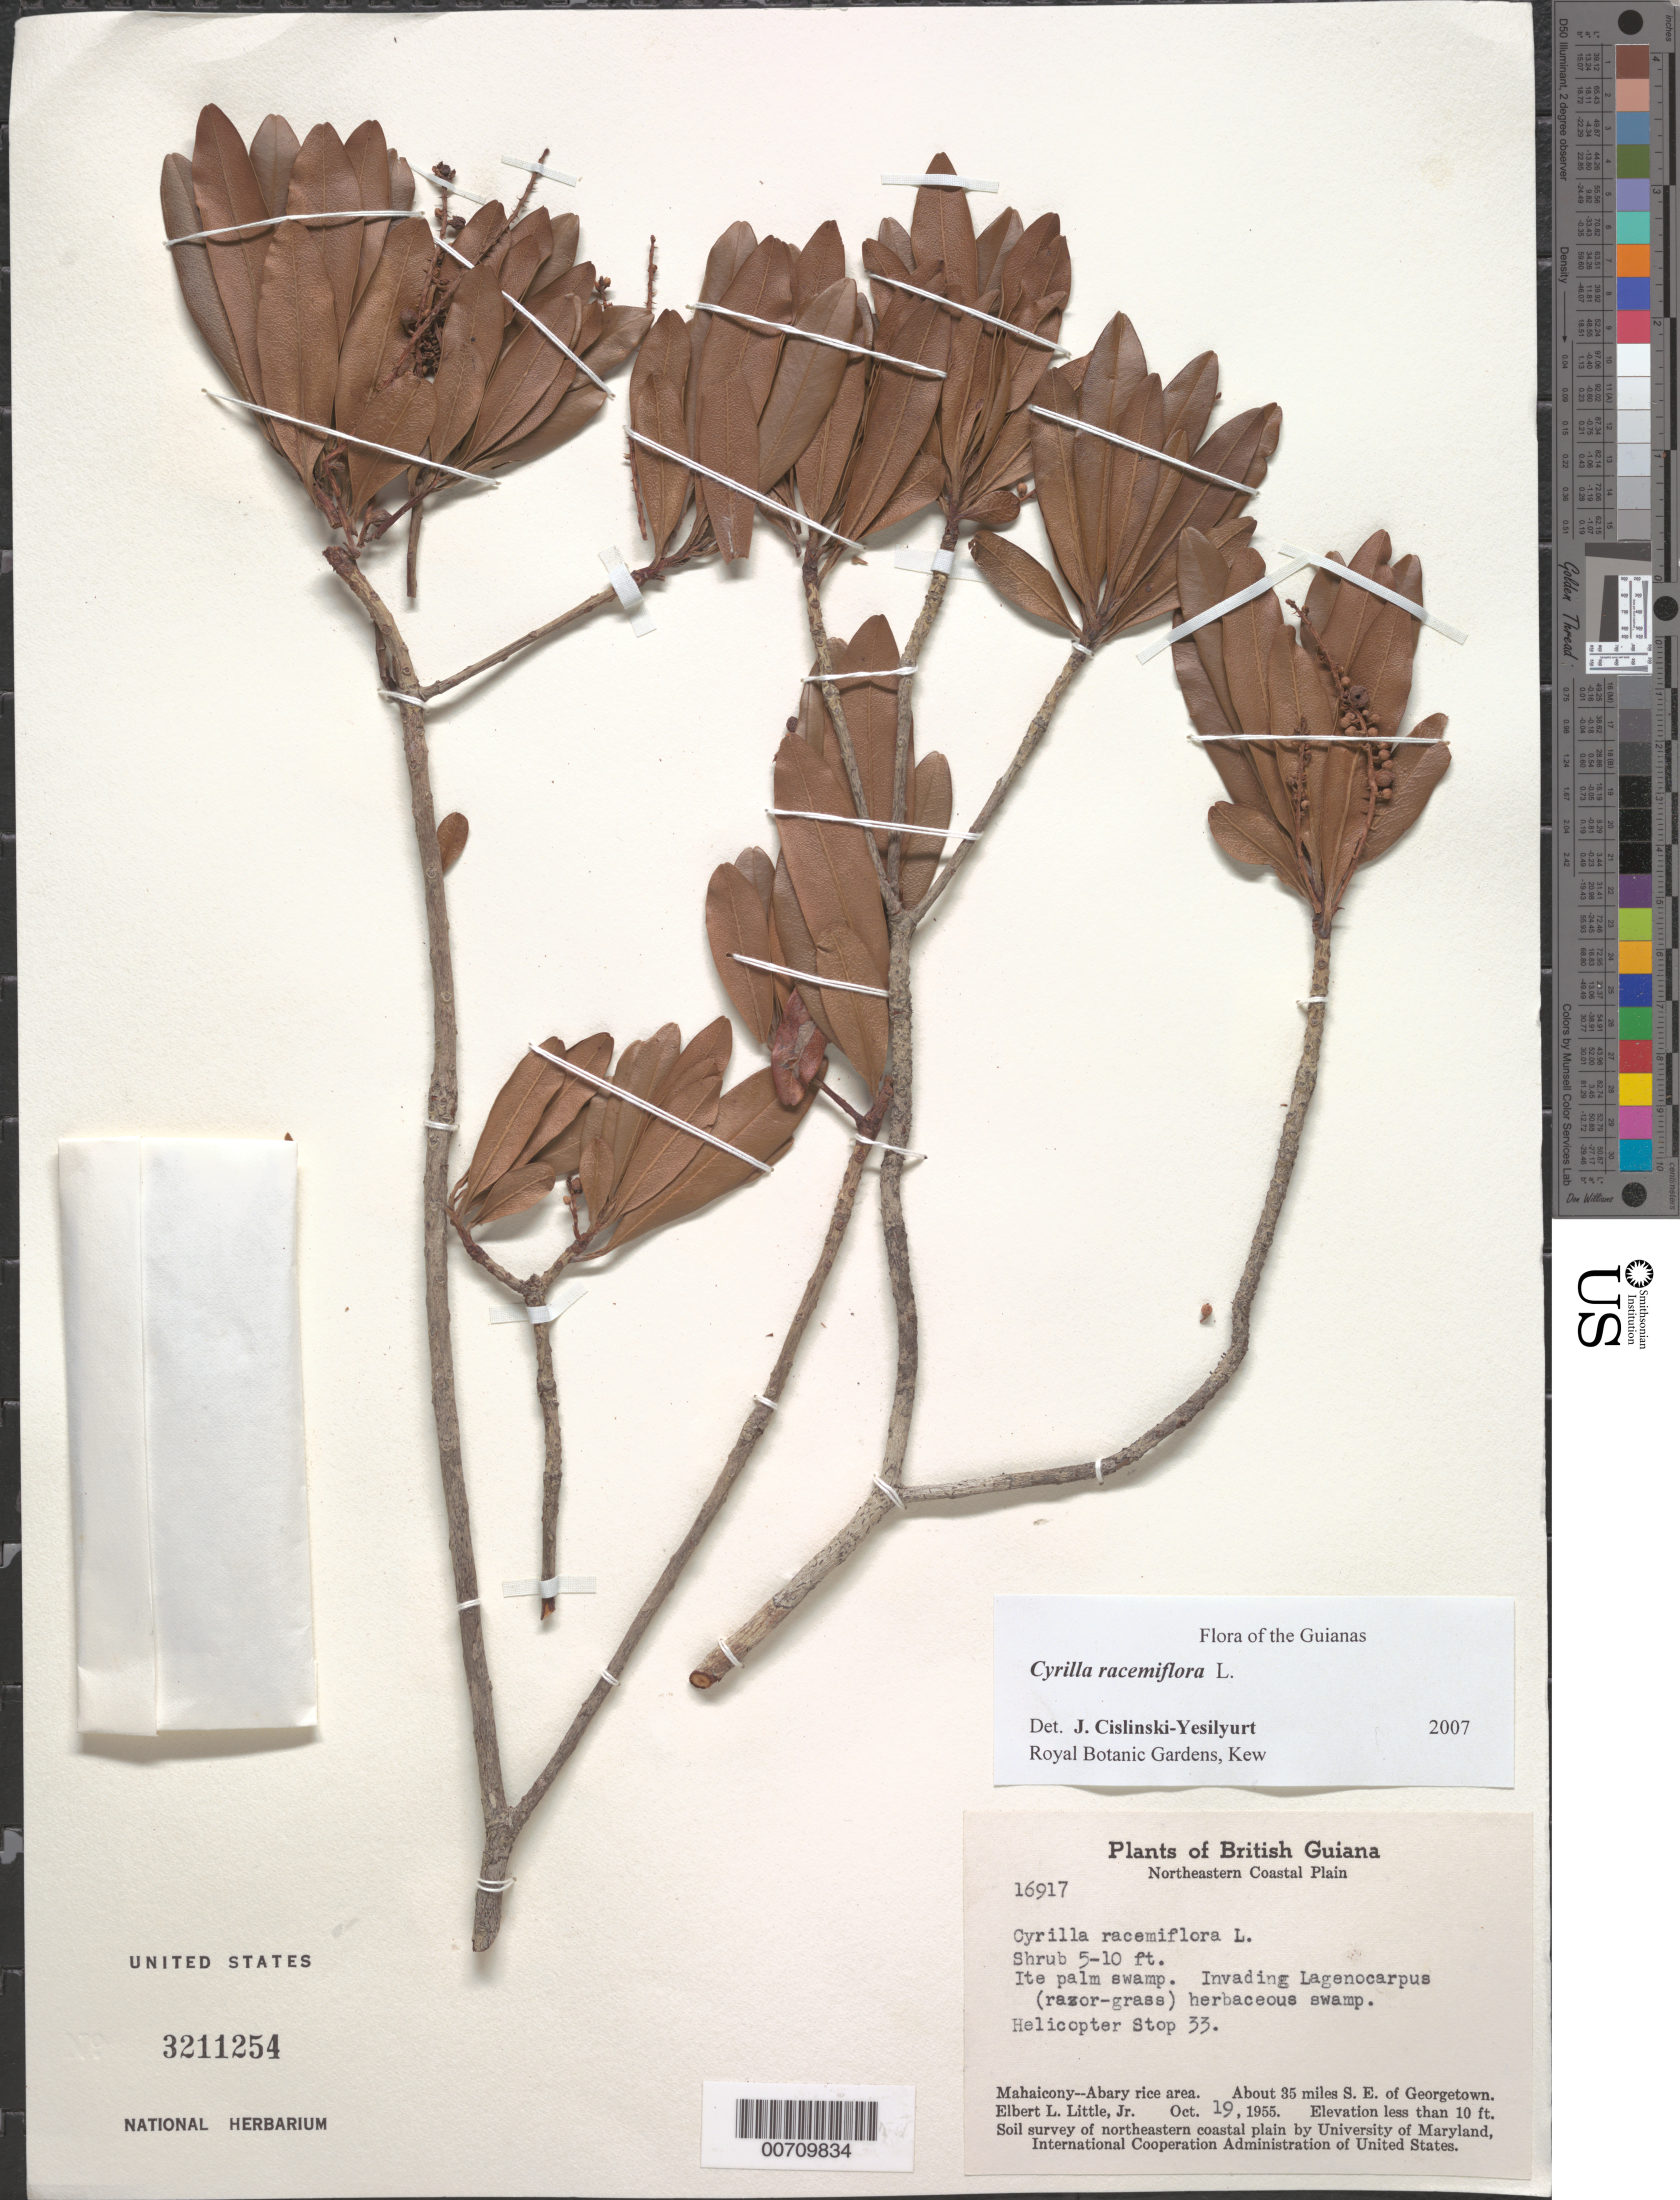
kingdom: Plantae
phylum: Tracheophyta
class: Magnoliopsida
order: Ericales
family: Cyrillaceae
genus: Cyrilla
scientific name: Cyrilla racemiflora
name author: L.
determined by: Yesilyurt, J. C.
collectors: E. L. Little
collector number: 16917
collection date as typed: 19-Oct-55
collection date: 1955-10-19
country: Guyana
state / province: Mahaica-Berbice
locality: Mahaicony-Abary rice area, E bank Demerara R., about 35 mi. SE of Georgetown, Helicopter stop 33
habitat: Ite palm swamp, Invading Lagenocarpus (razor-grass) herbaceous swamp.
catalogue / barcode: US 3211254